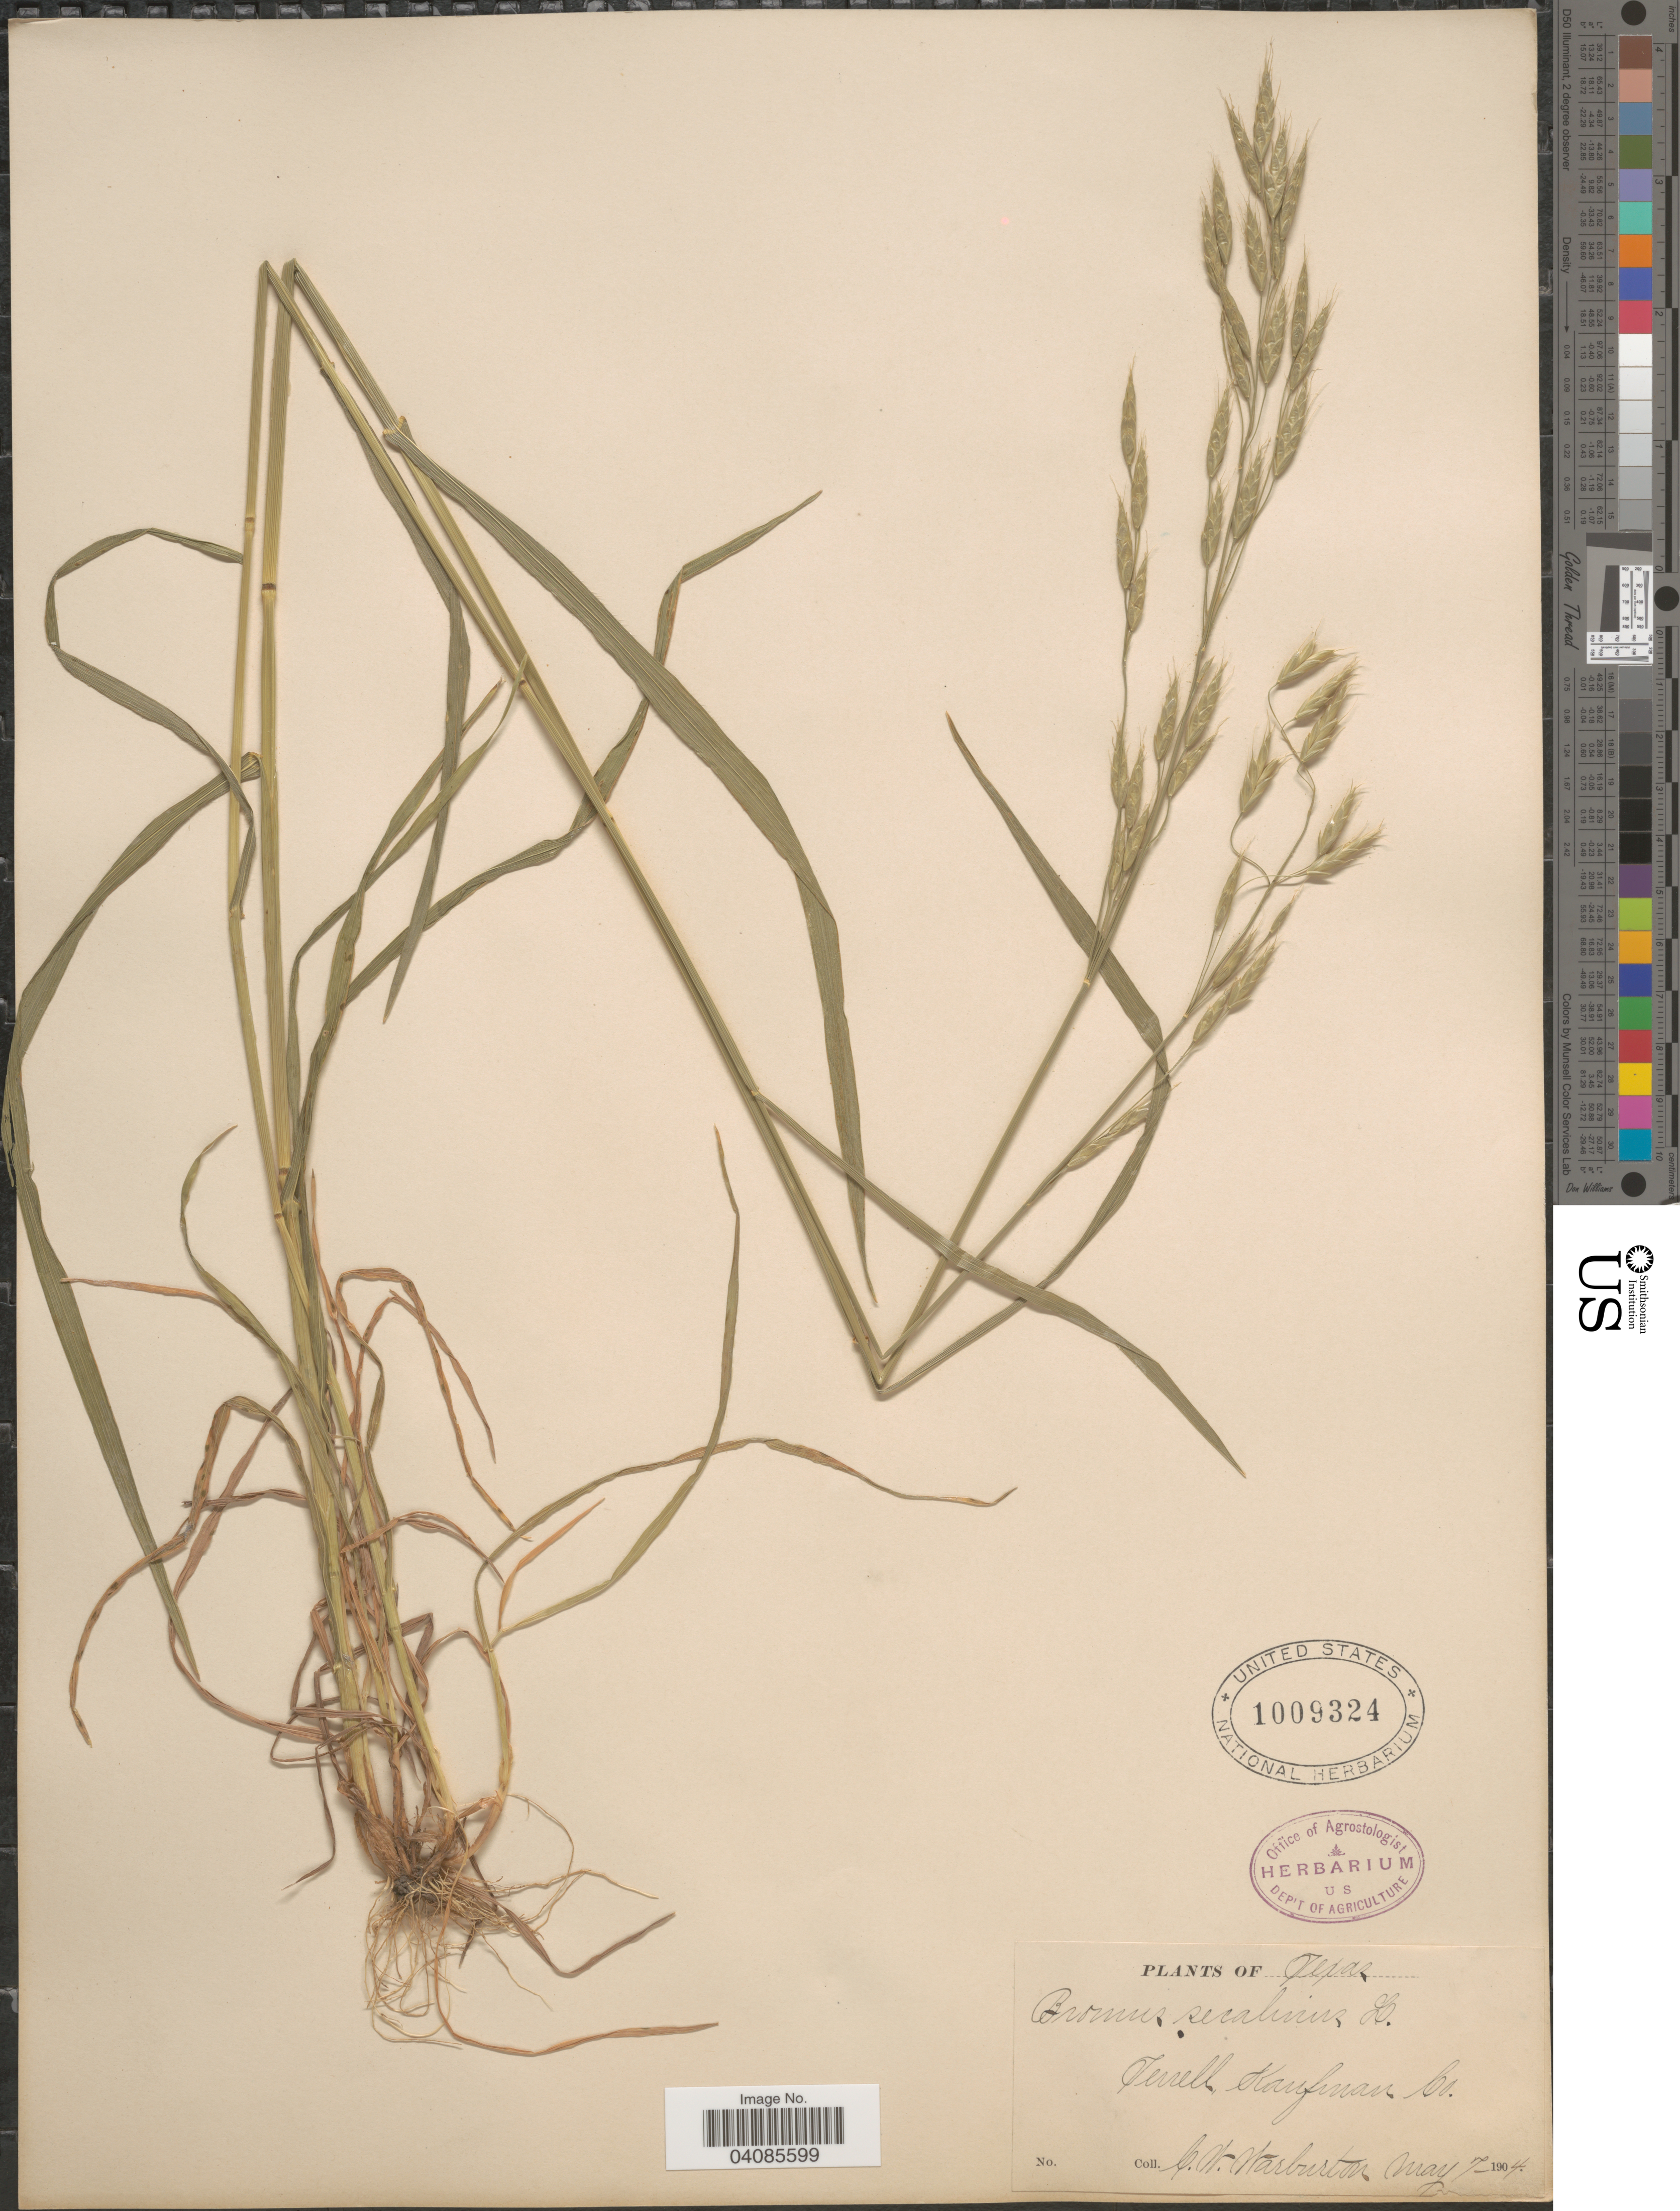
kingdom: Plantae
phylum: Tracheophyta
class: Liliopsida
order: Poales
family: Poaceae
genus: Bromus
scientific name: Bromus sitchensis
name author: Trin. in Bong.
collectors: C. Warburton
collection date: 1904-05-07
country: United States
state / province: Texas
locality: Terrell Kaufman Co.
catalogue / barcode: US 1009324